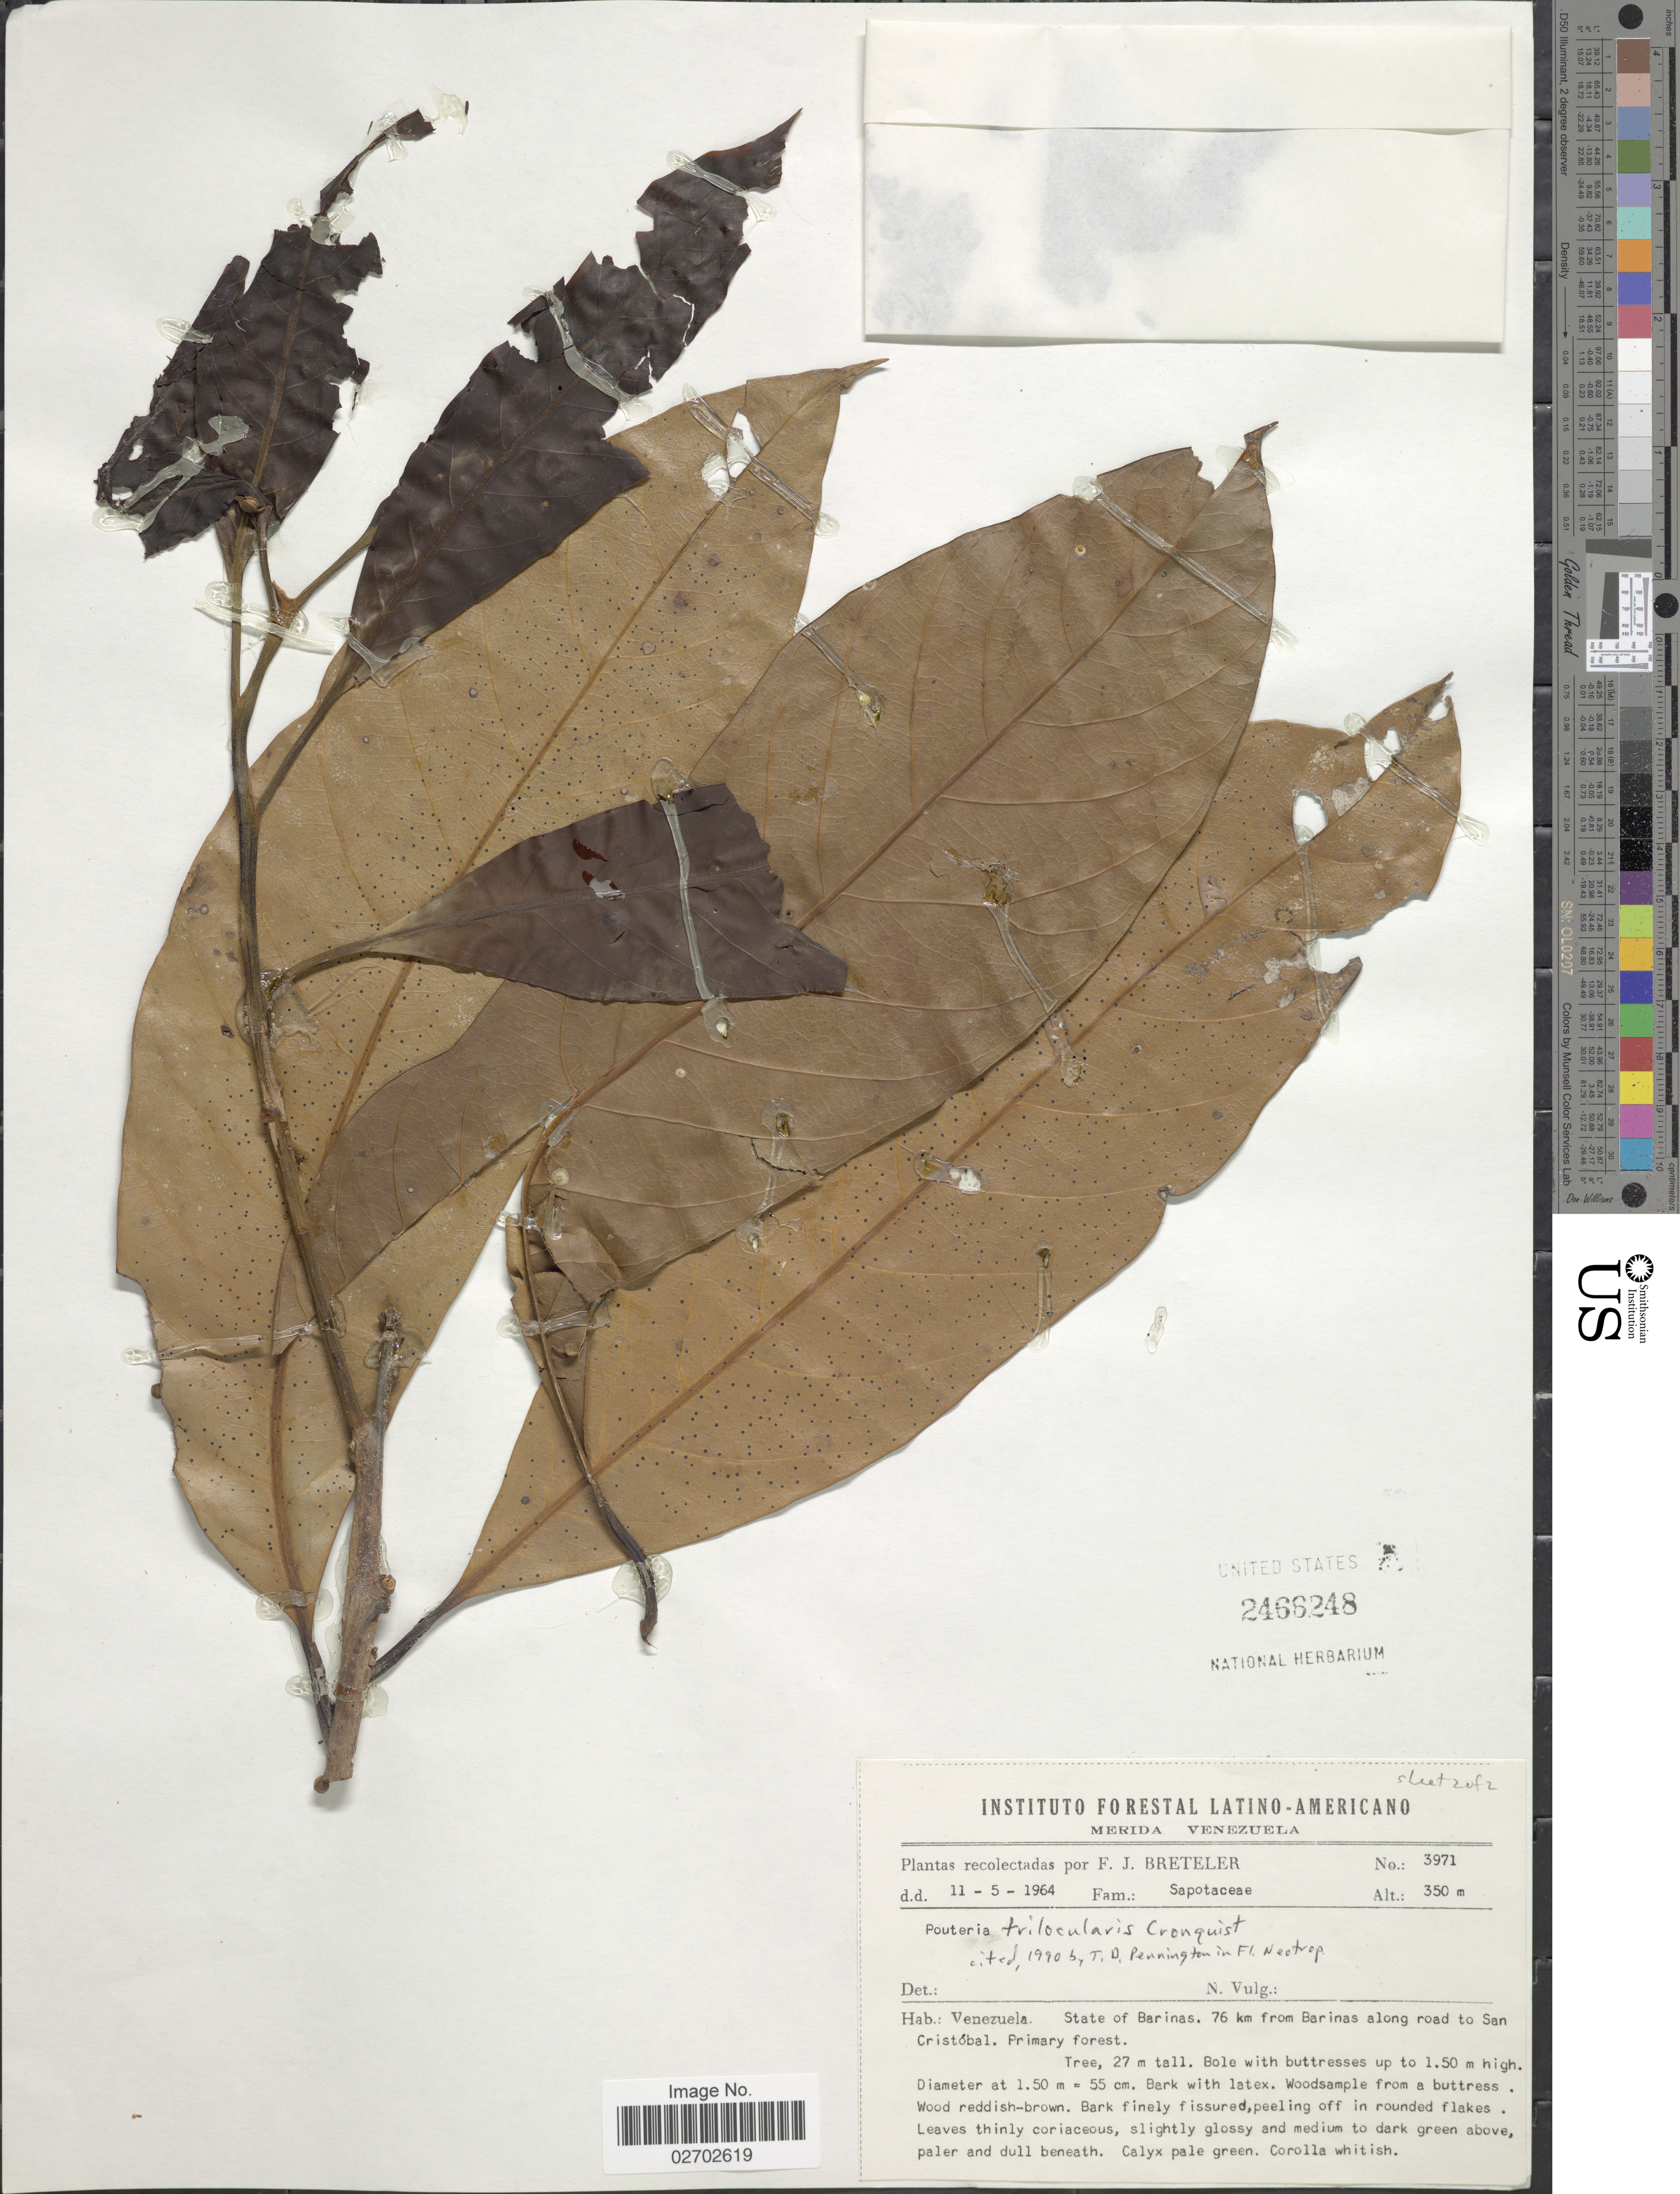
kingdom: Plantae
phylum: Tracheophyta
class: Magnoliopsida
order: Ericales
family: Sapotaceae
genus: Pouteria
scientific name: Pouteria trilocularis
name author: Cronq.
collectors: F. J. Breteler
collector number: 3971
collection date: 1964-05-11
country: Venezuela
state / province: Barinas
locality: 76 km from Barinas along road to San Cristobal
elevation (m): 350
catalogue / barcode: US 2466248